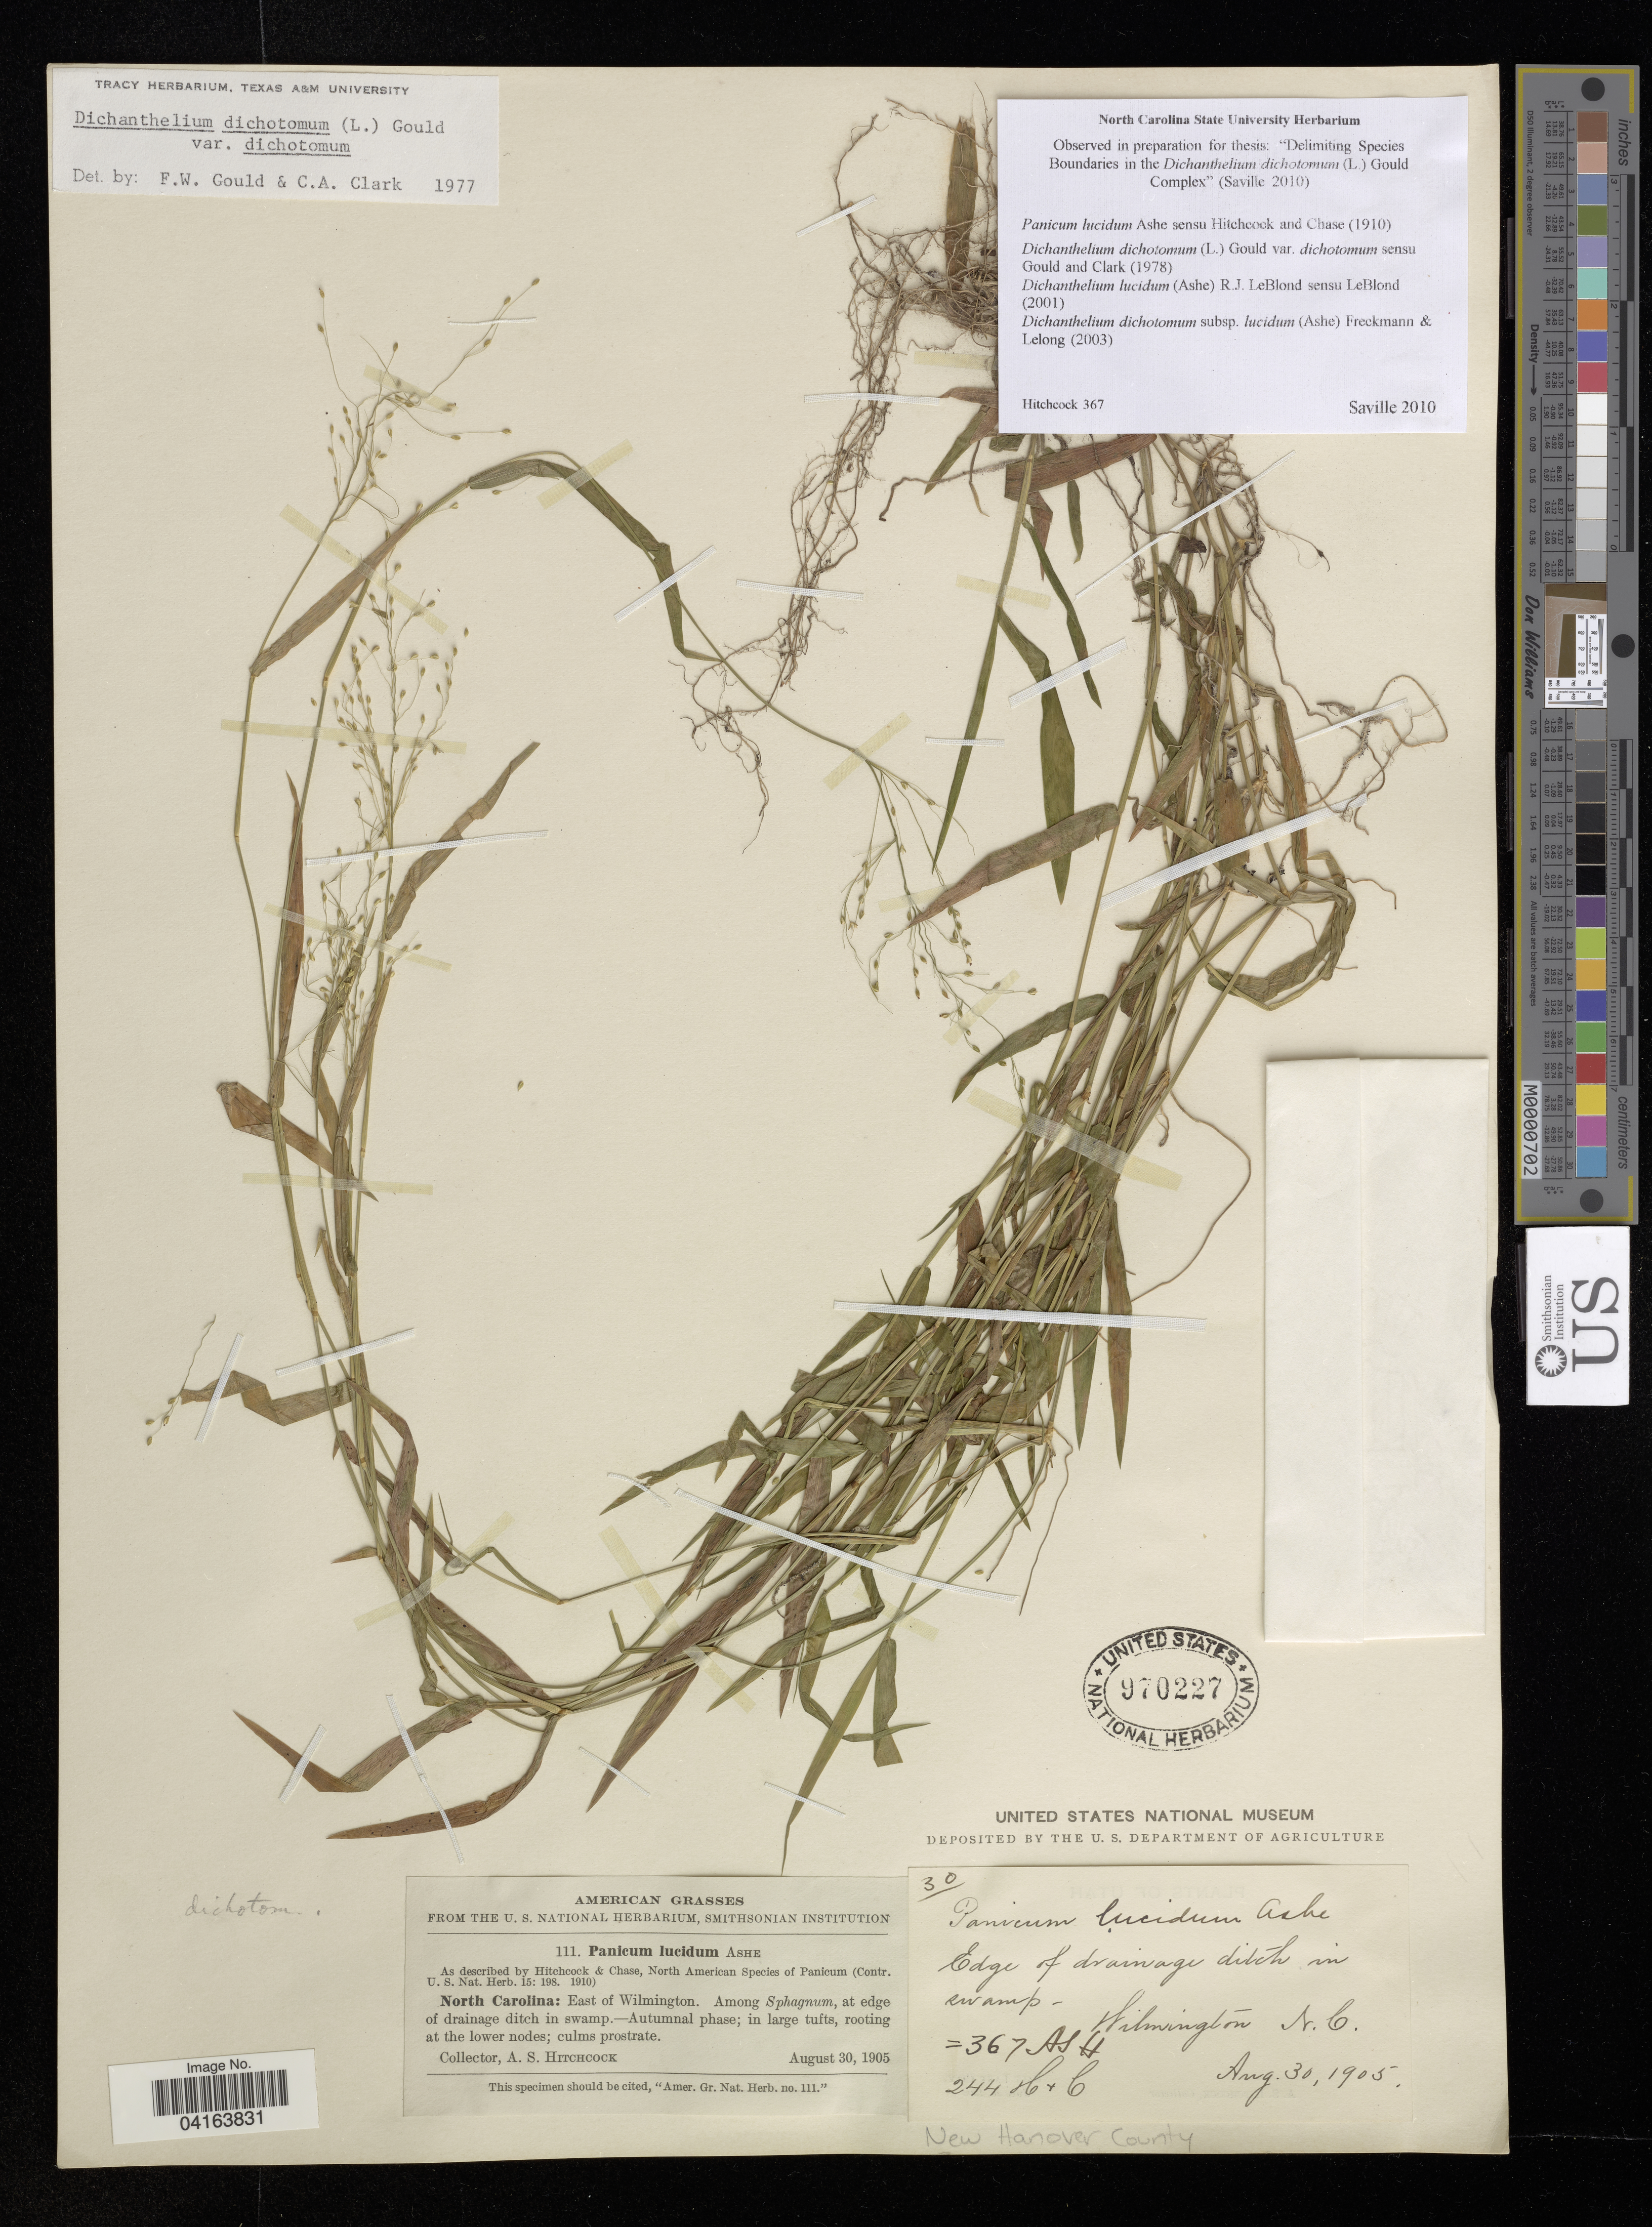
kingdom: Plantae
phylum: Tracheophyta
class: Liliopsida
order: Poales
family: Poaceae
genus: Dichanthelium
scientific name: Dichanthelium dichotomum subsp. lucidum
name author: (Ashe) Freckmann & Lelong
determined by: Saville, A. C., (NCSC), North Carolina State University (UNITED STATES)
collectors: A. Hitchcock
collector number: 244/111?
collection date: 1905-08-30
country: United States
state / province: North Carolina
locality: East of Wilmington. Among Sphagnum, at edge of drainage ditch in swamp. Wilmington. New Hanover County.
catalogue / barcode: US 970227